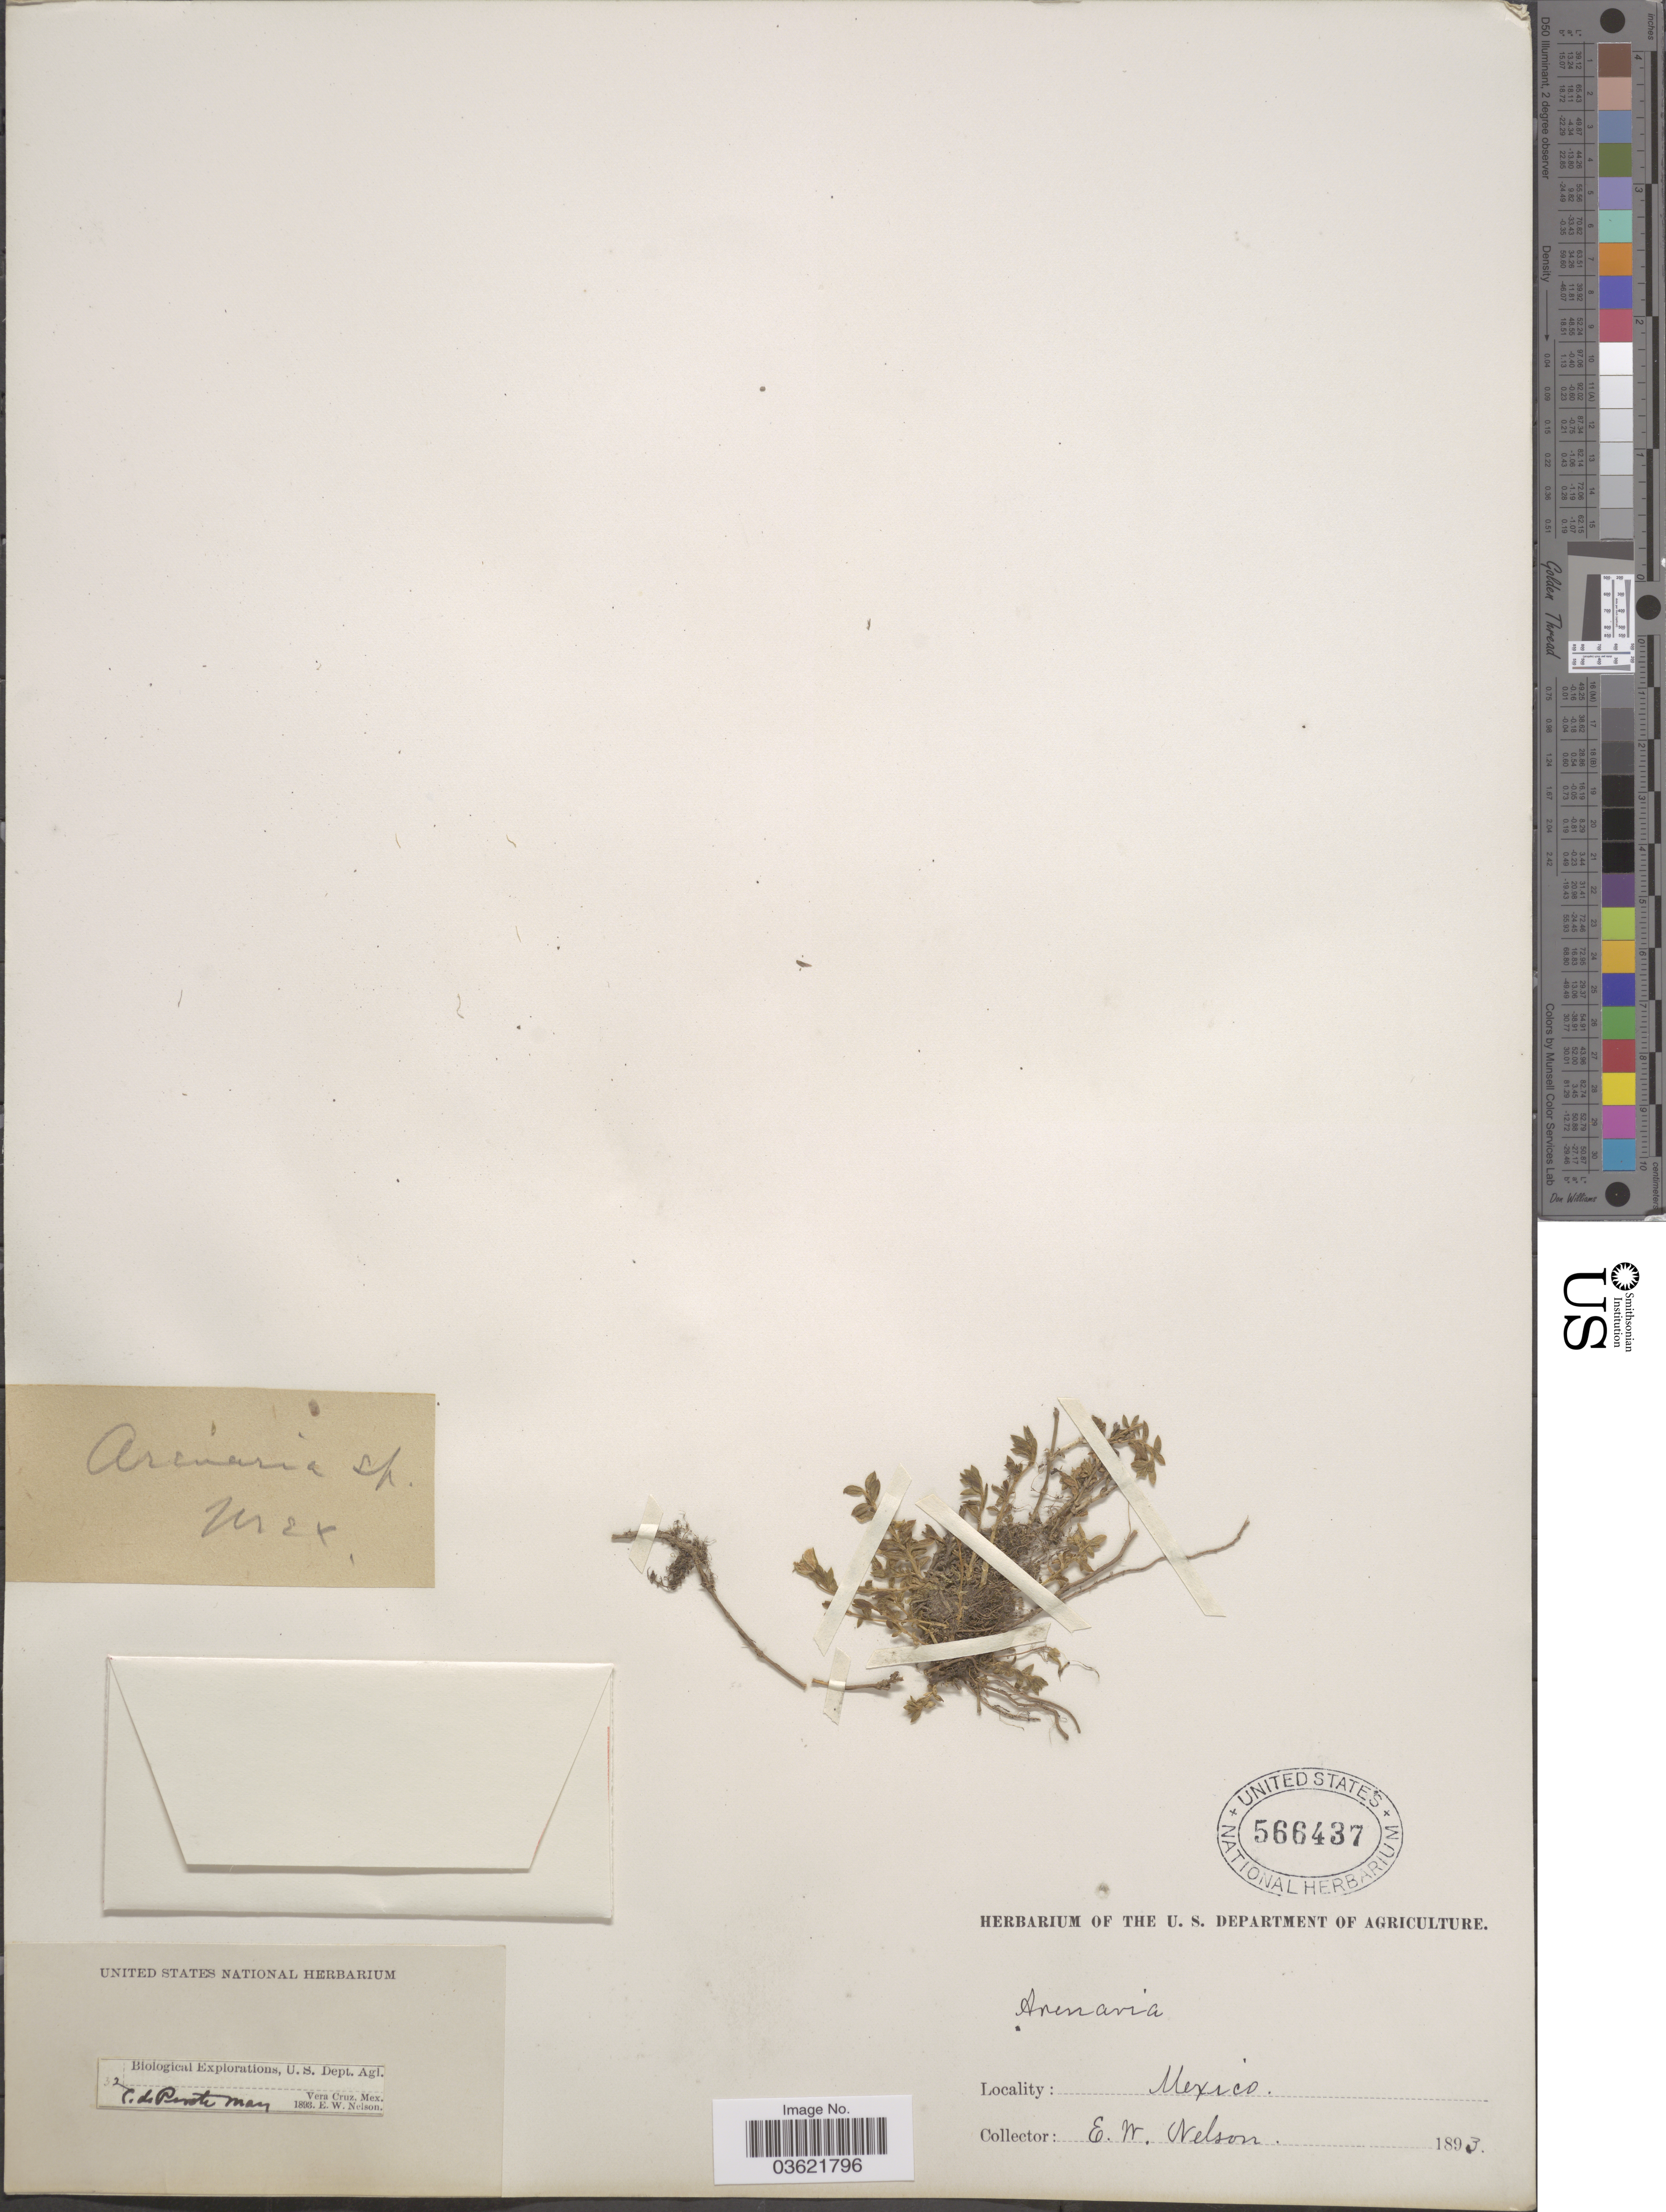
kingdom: Plantae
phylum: Tracheophyta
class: Magnoliopsida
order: Caryophyllales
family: Caryophyllaceae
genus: Arenaria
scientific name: Arenaria oresbia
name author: Greenm.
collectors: E. W. Nelson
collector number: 32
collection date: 1893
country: Mexico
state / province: Veracruz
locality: Vera Cruz.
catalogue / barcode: US 566437